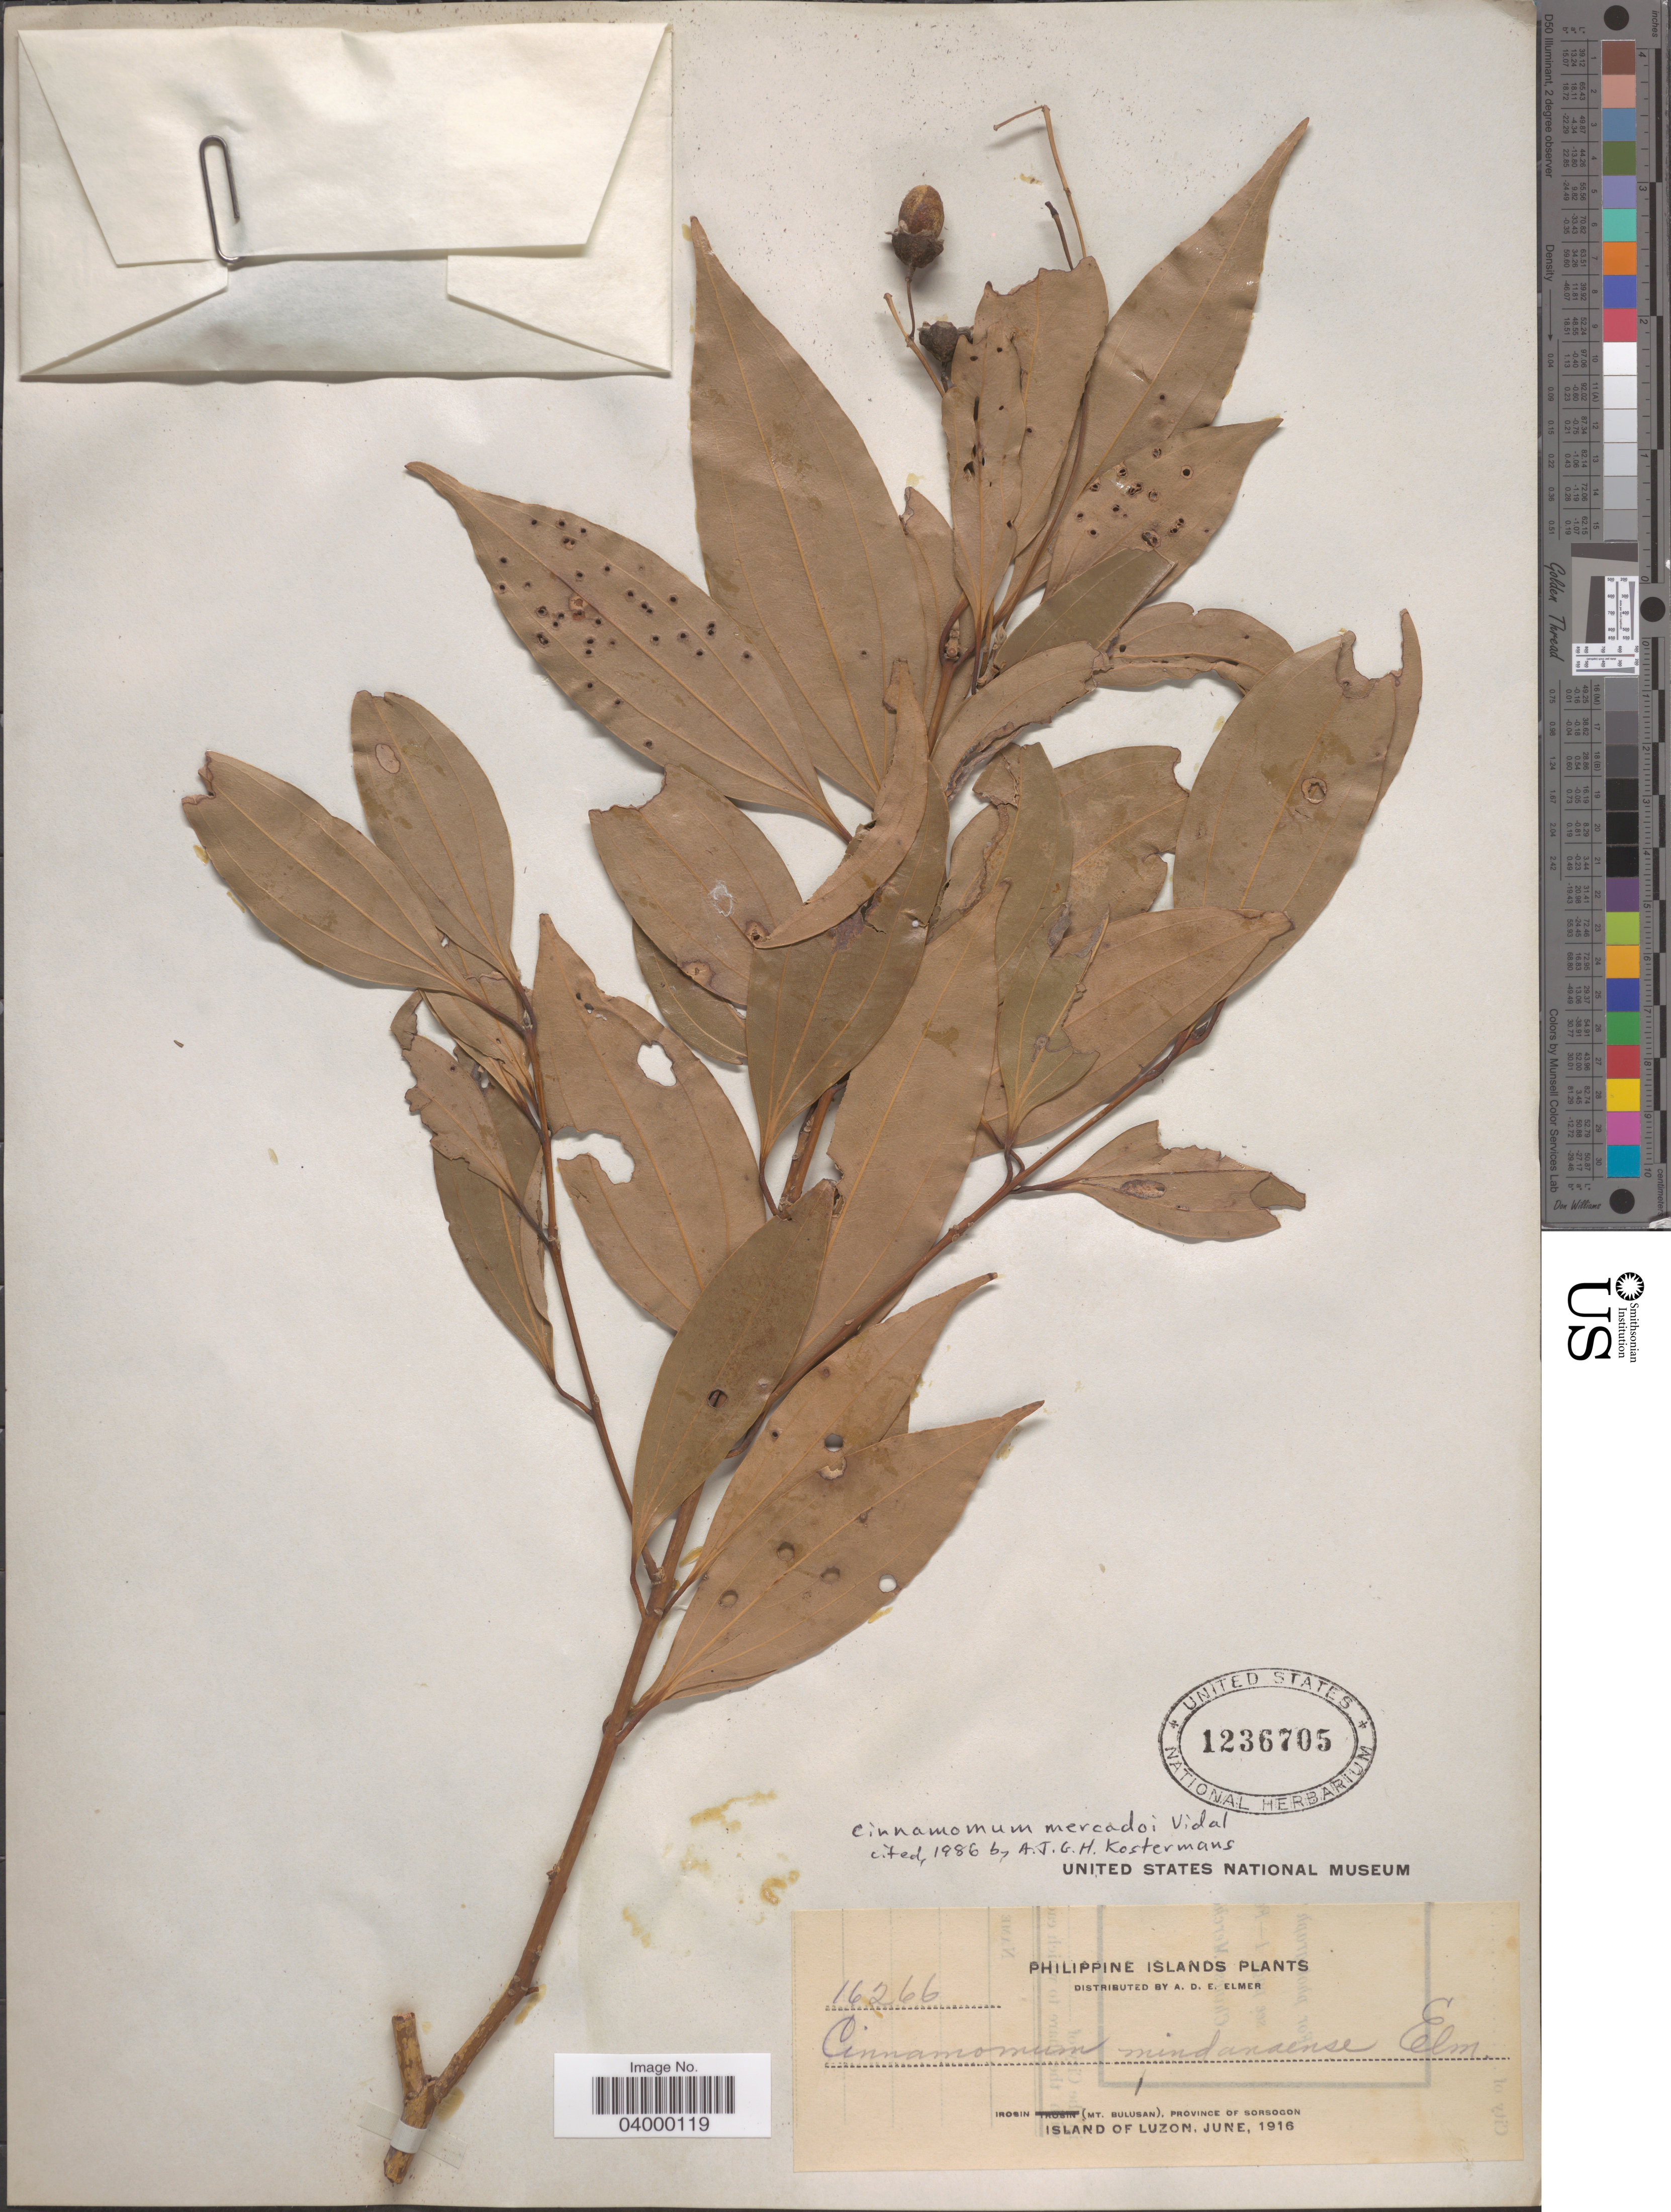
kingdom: Plantae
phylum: Tracheophyta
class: Magnoliopsida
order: Laurales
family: Lauraceae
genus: Cinnamomum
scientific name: Cinnamomum mercadoi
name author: Vidal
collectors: A. D. E. Elmer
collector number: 16266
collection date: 1916-06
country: Philippines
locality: Irosin (Mt. Bulusan), Province of Sorsogon. Island of Luzon.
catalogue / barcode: US 1236705